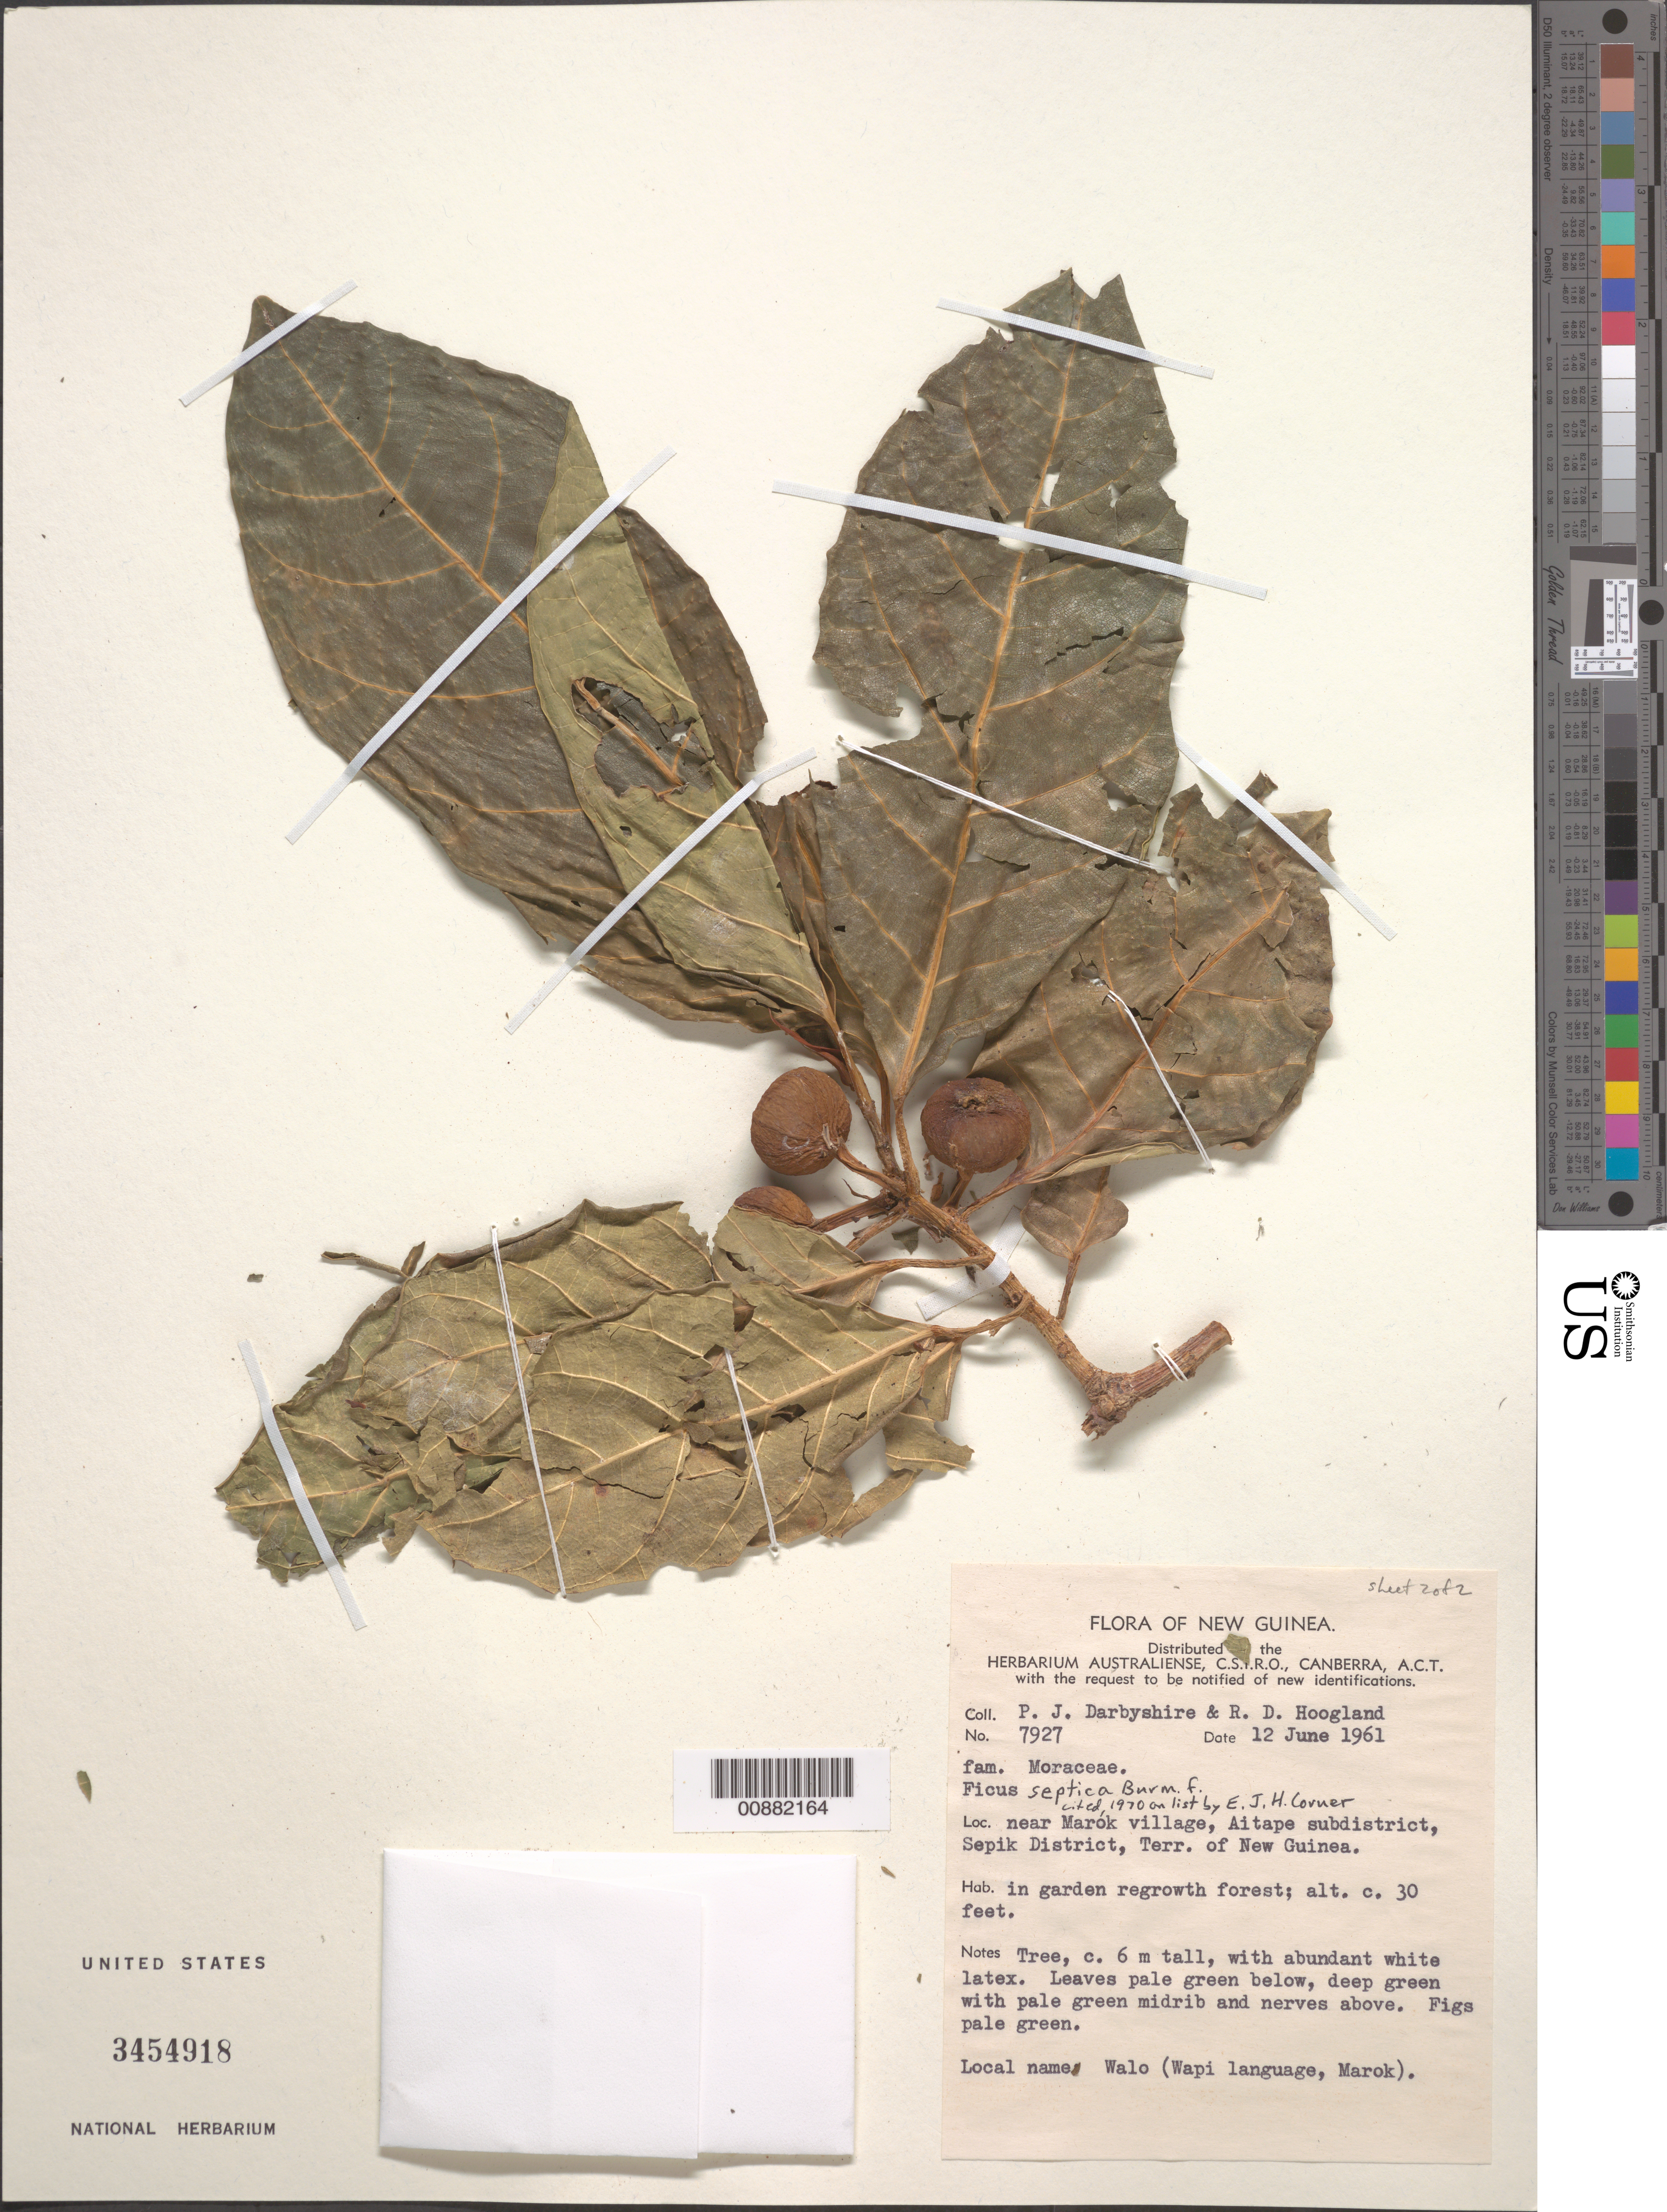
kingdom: Plantae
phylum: Tracheophyta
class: Magnoliopsida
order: Rosales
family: Moraceae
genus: Ficus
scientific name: Ficus septica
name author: Burm. f.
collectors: P. Darbyshire & R. D. Hoogland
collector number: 7927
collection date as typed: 12 Jun 1961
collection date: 1961-06-12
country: Papua New Guinea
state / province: Sandaun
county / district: Aitape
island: New Guinea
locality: near Marok village, Aitape subdistrict, Sepik District.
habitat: in garden regrowth forest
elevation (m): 9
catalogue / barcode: US 3454918